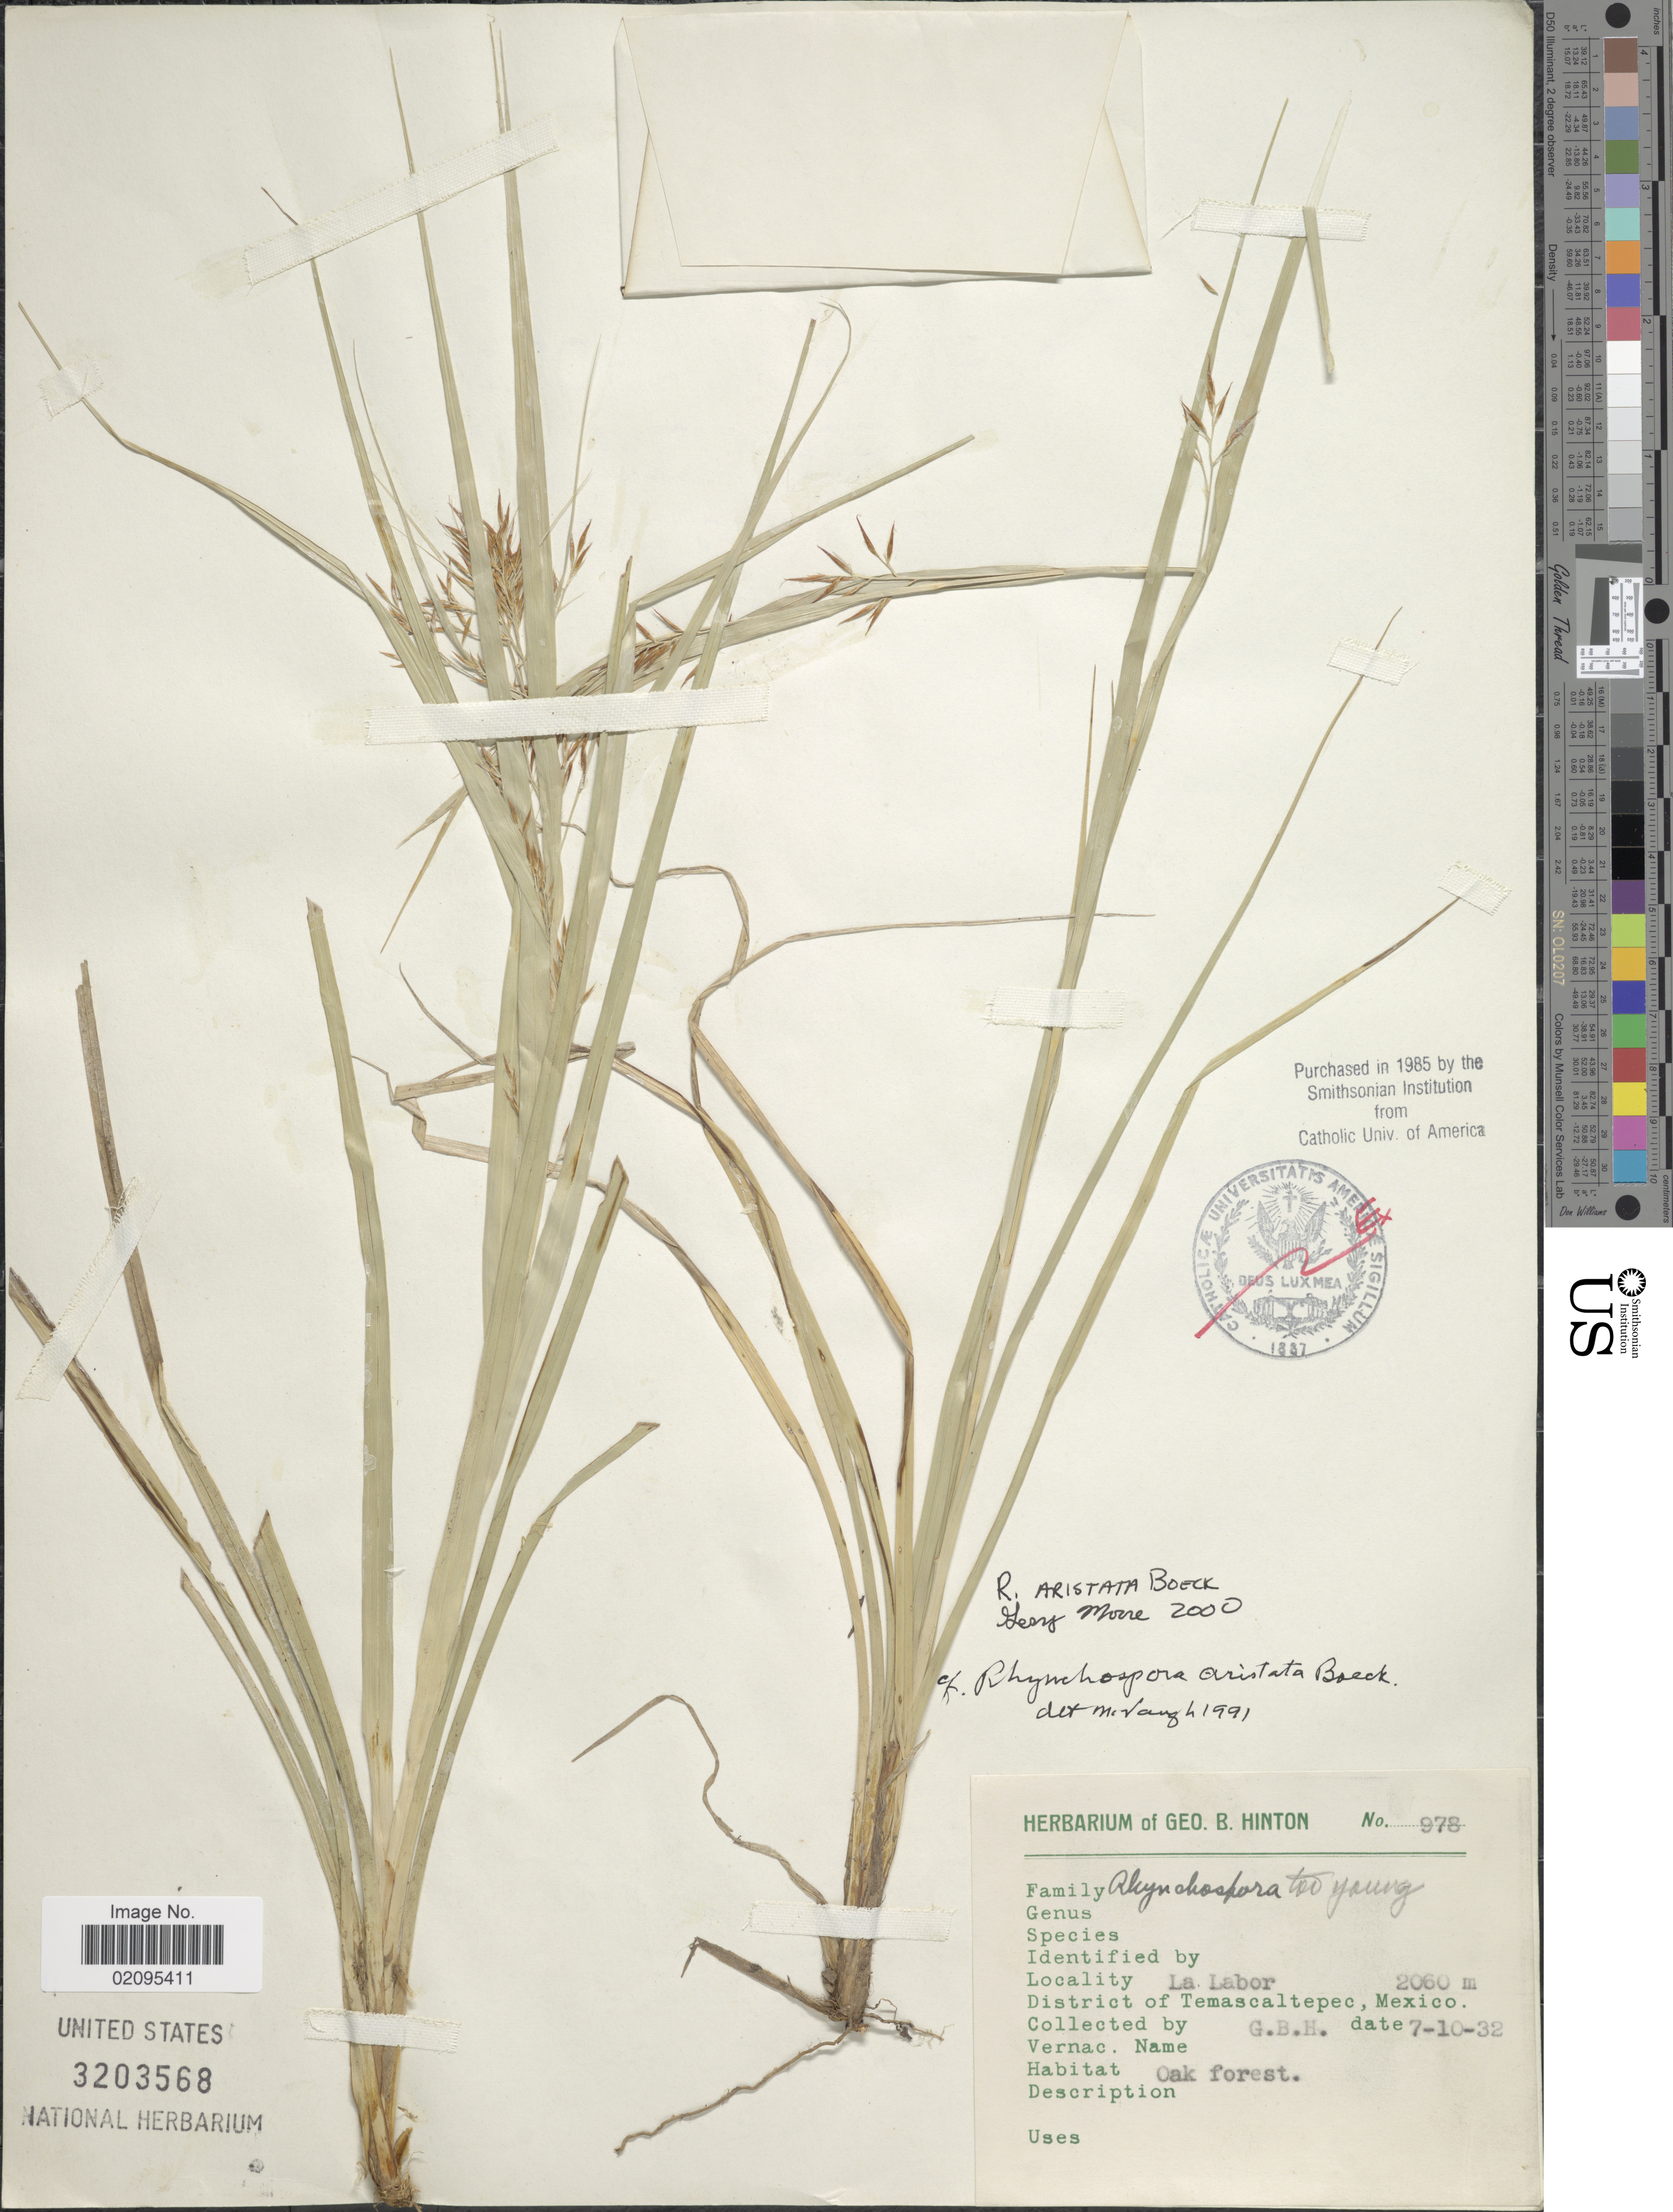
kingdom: Plantae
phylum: Tracheophyta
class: Liliopsida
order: Poales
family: Cyperaceae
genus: Rhynchospora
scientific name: Rhynchospora aristata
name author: Boeckeler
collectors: G. B. Hinton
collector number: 978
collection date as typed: Transcribed d/m/y: 10/7/32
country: Mexico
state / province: México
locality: La Labor, District of Temascaltepec.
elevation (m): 2060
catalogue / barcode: US 3203568